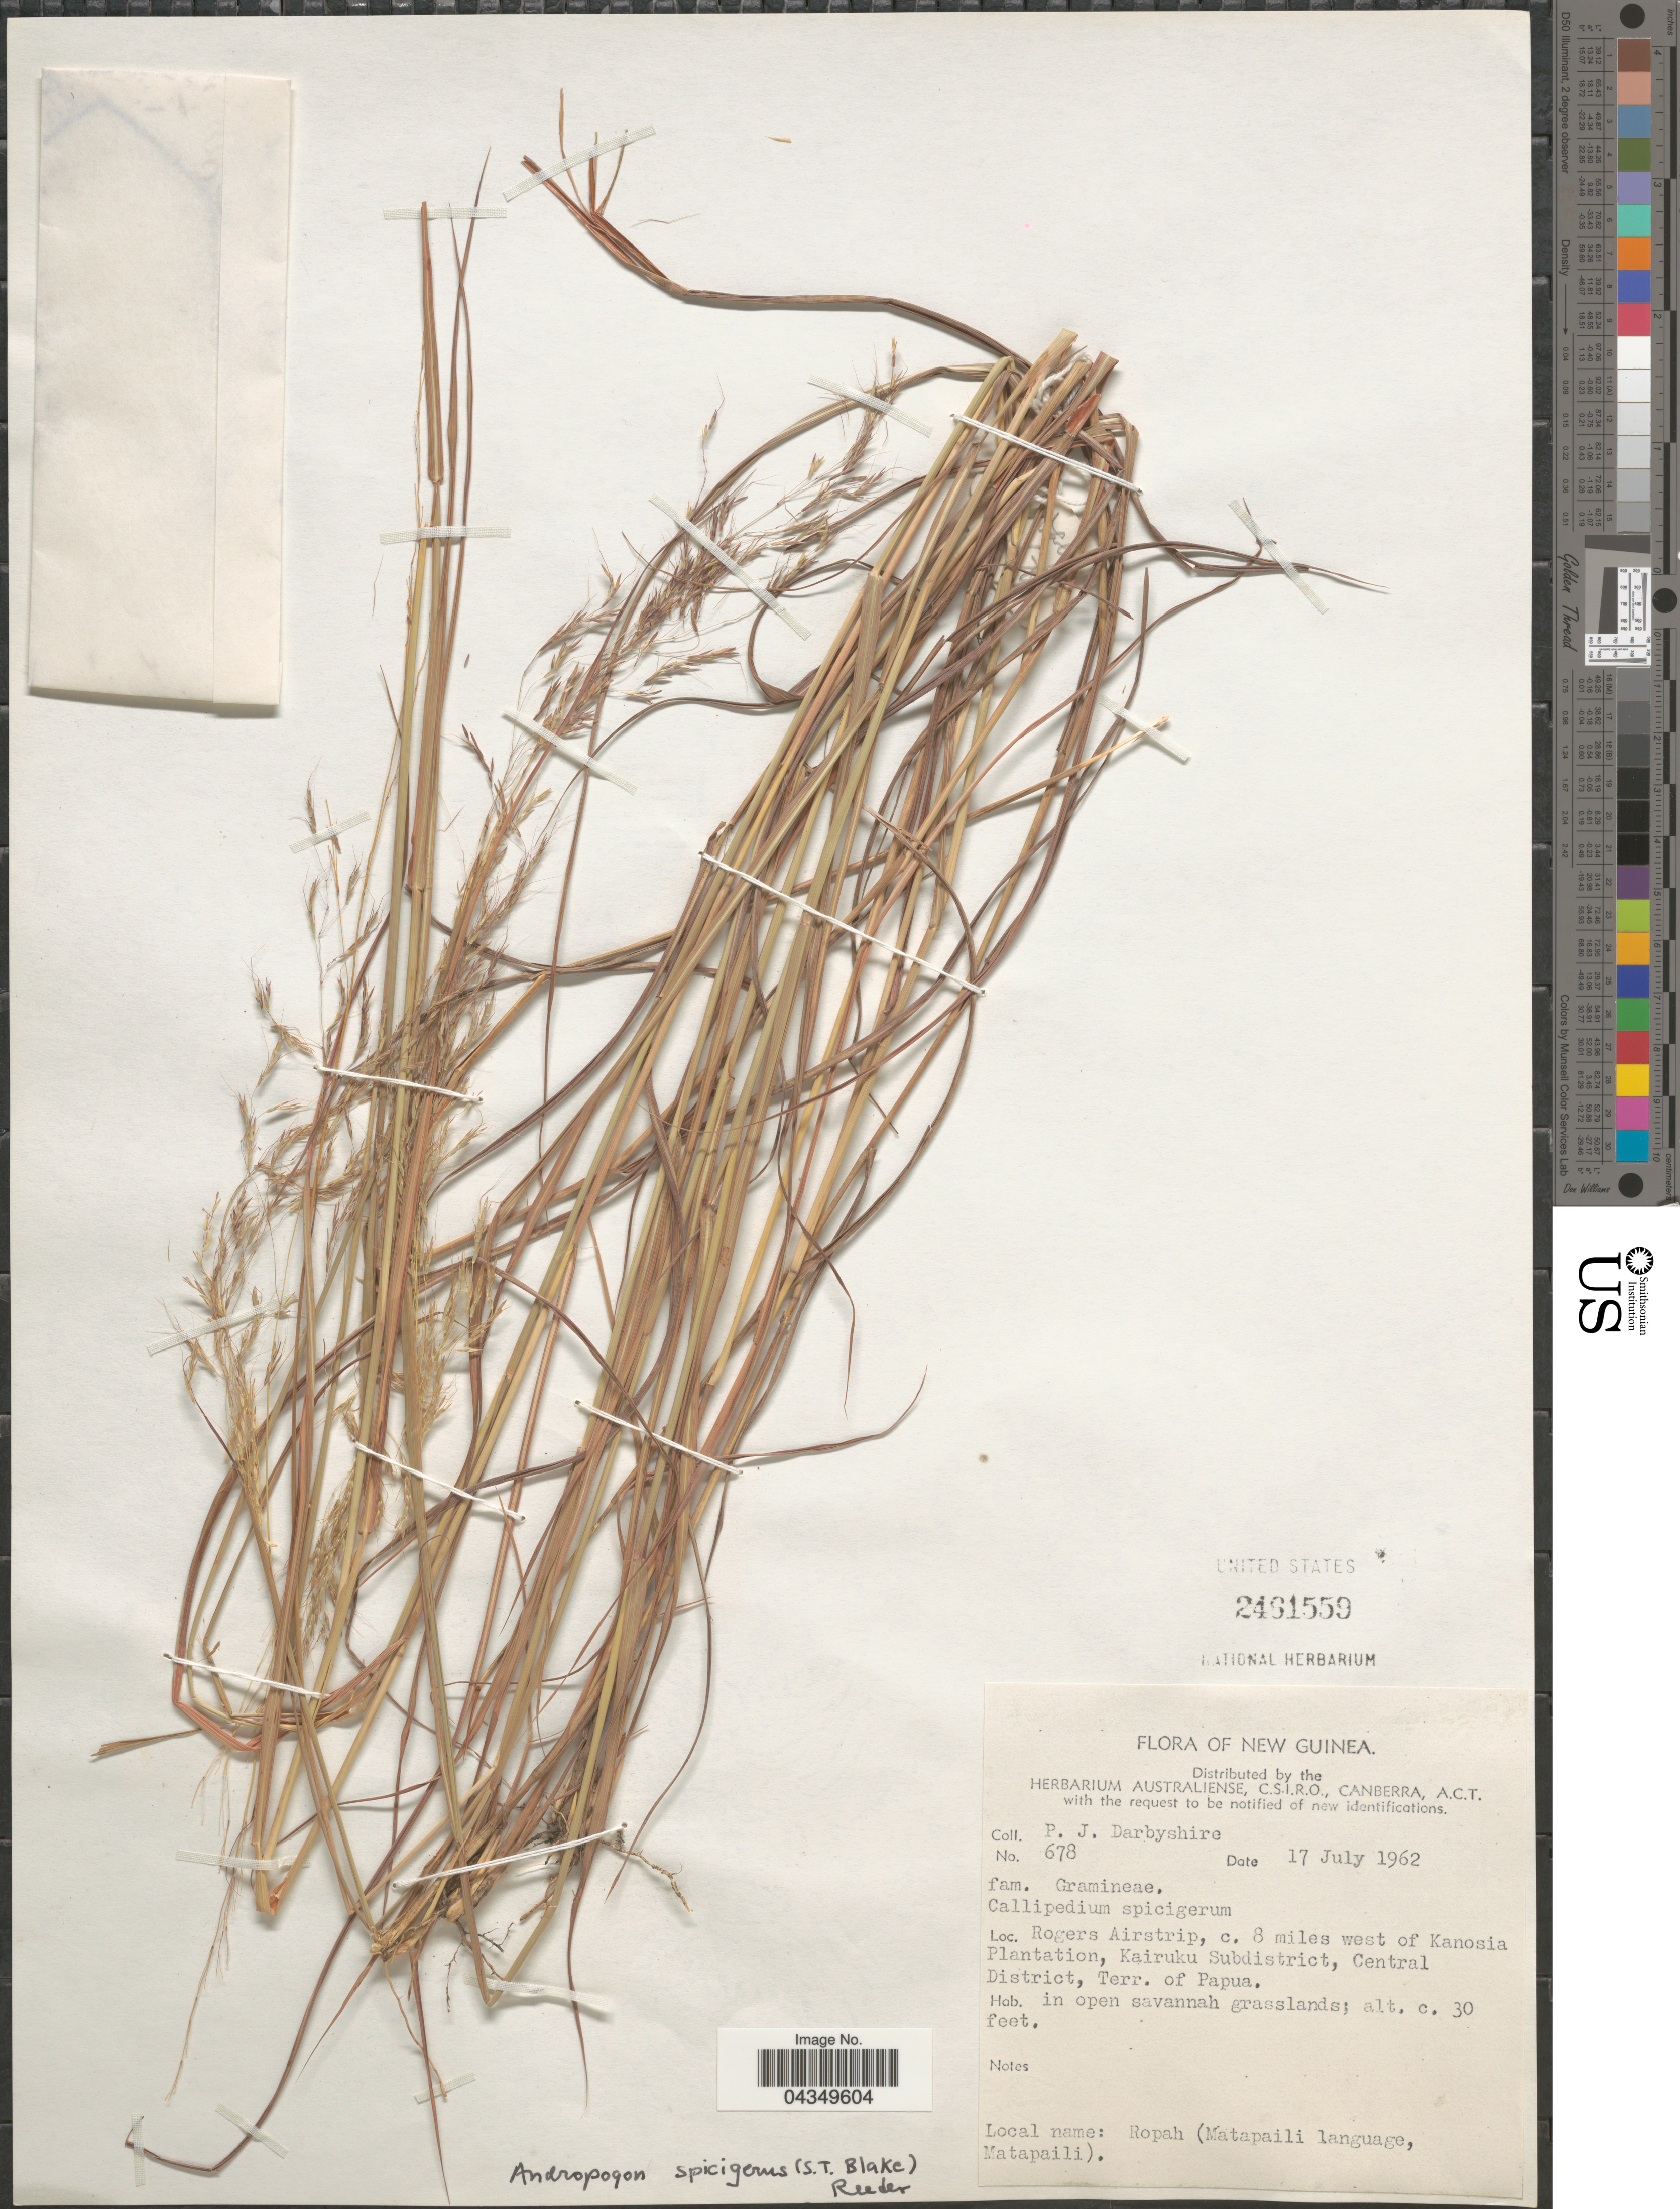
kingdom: Plantae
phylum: Tracheophyta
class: Liliopsida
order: Poales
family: Poaceae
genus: Capillipedium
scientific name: Capillipedium spicigerum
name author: S.T. Blake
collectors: P. Darbyshire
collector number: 678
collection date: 1962-07-17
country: Papua New Guinea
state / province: Central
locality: New Guinea. Rogers Airstrip, c. 8 miles west of Kanosia Plantation, Kairuku Subdistrict, Central District, Terr. of Papua.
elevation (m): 9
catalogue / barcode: US 2461559